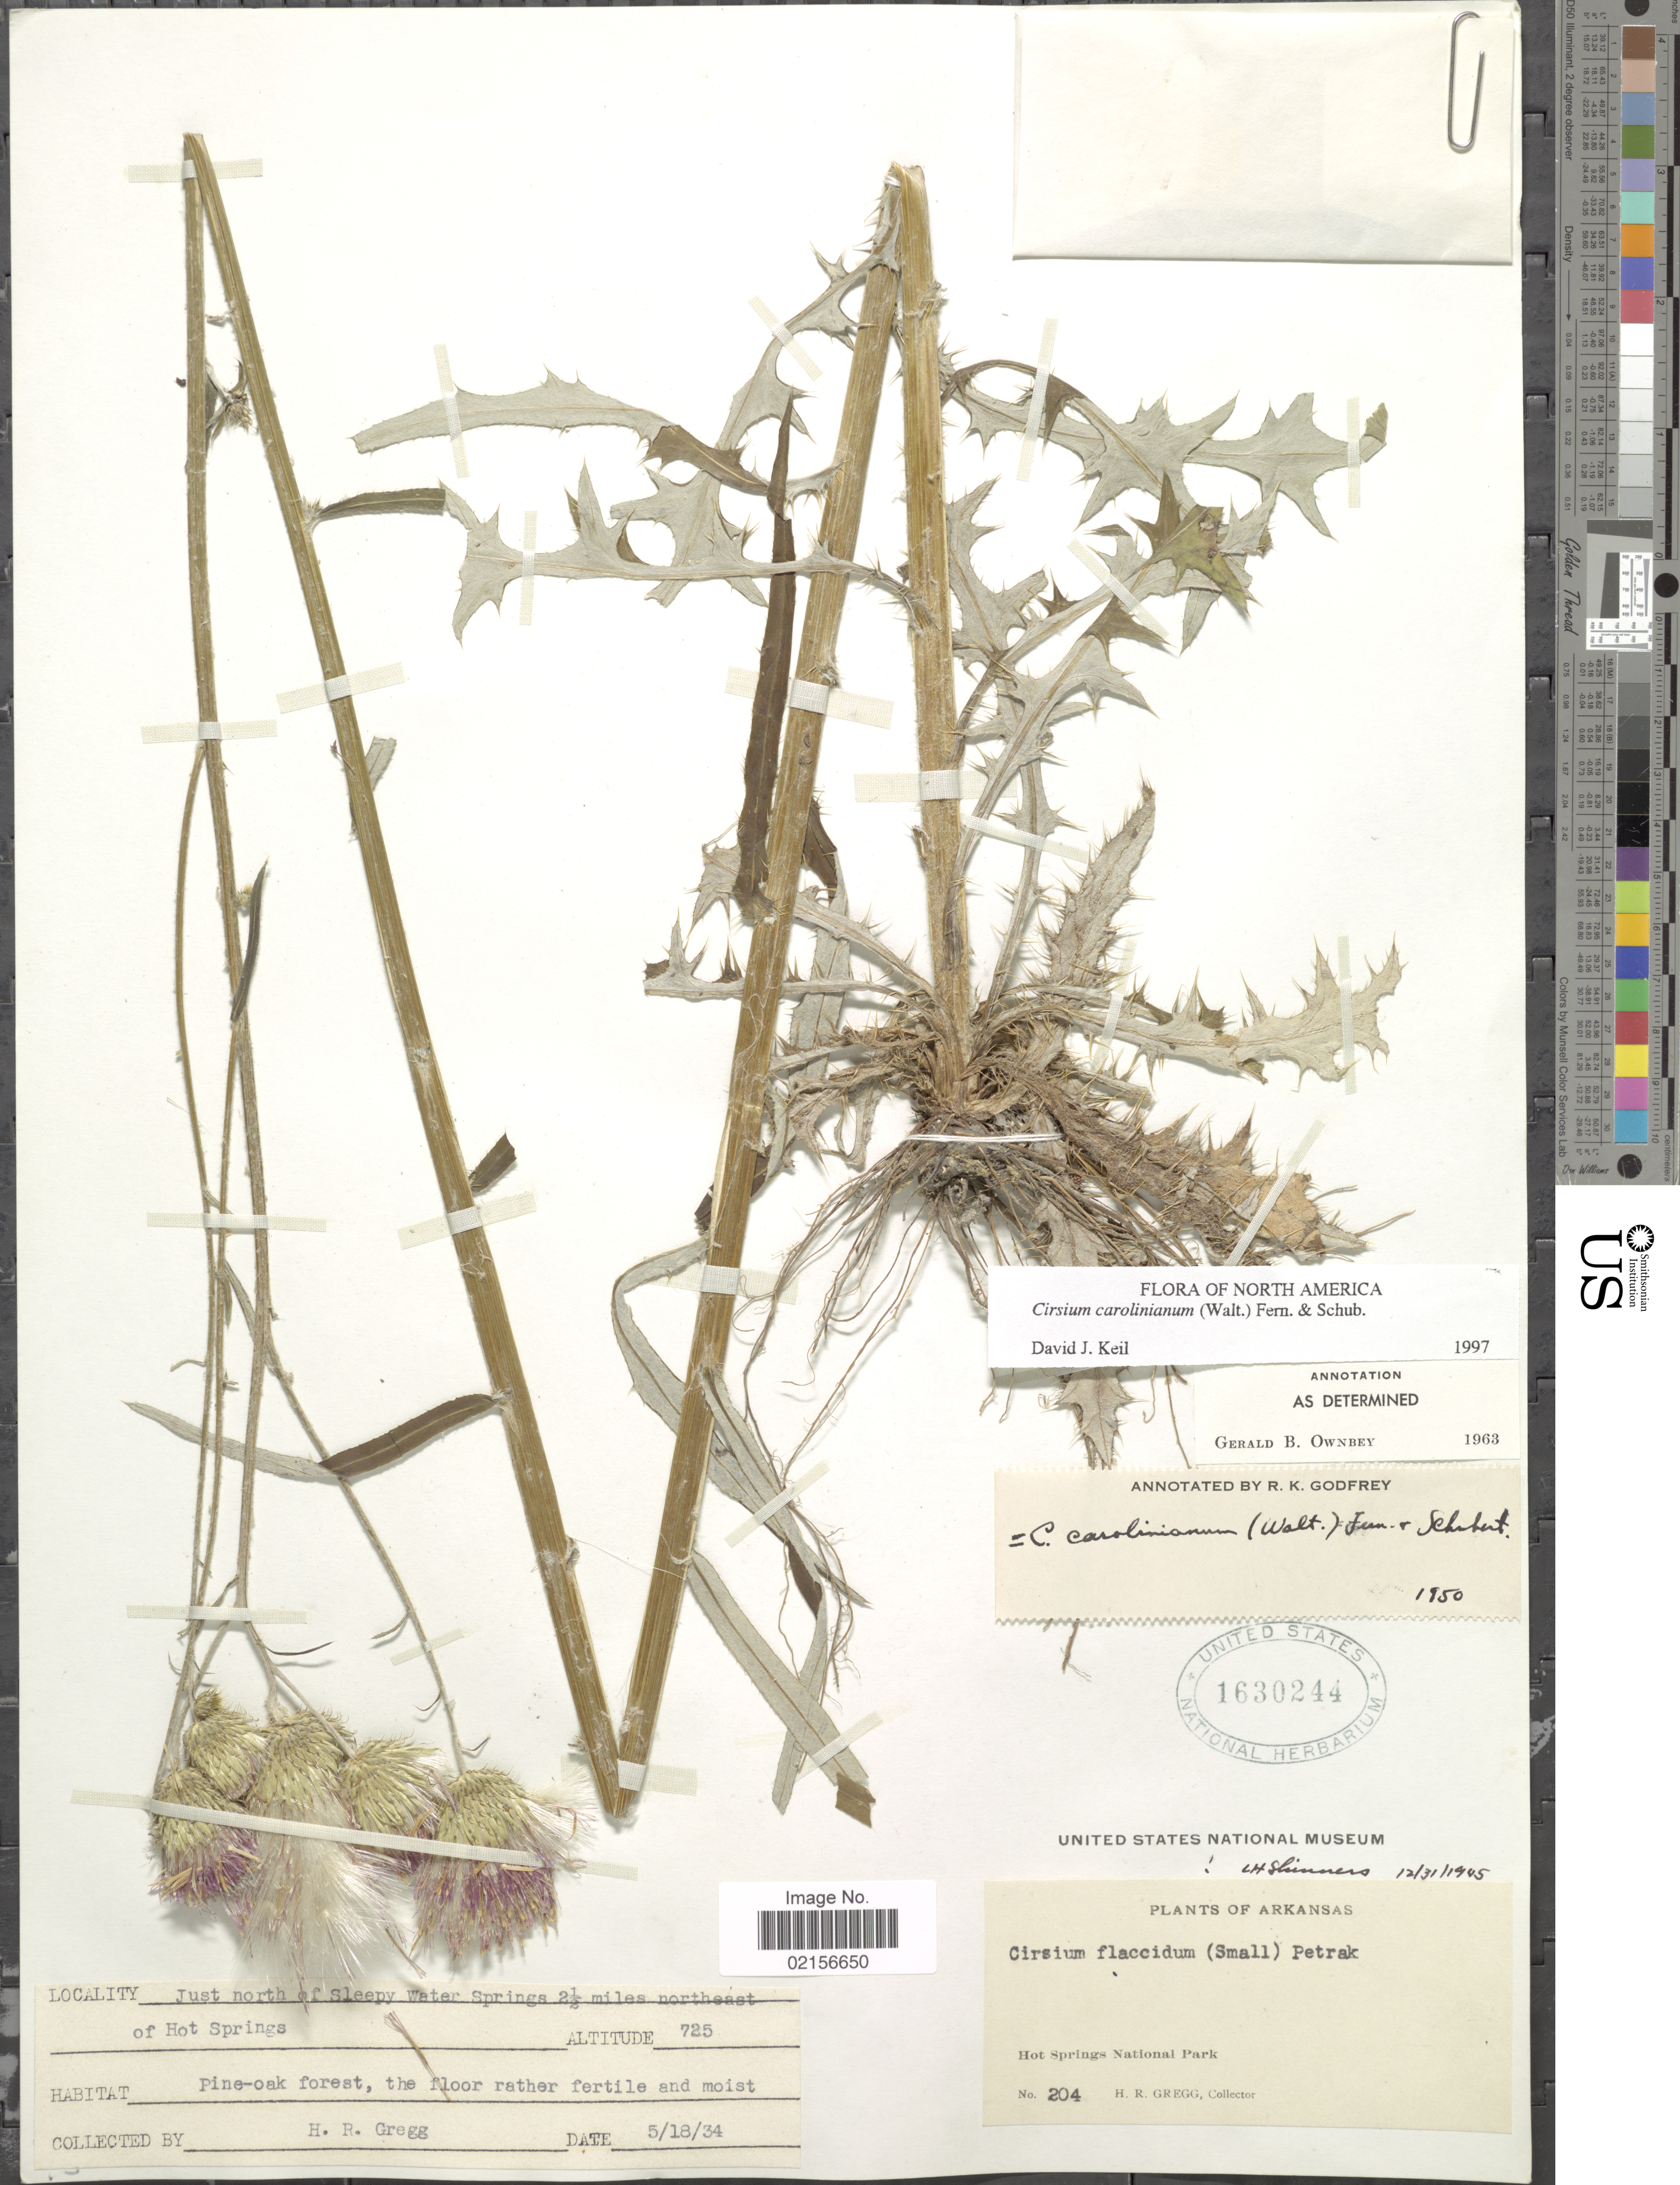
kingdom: Plantae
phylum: Tracheophyta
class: Magnoliopsida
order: Asterales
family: Asteraceae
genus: Cirsium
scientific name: Cirsium carolinianum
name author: (Walter) Fernald & Schub.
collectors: H. Gregg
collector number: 204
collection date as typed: Transcribed d/m/y: 18/5/34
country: United States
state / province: Arkansas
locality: Just north of Sleepy Water Springs 2½ miles northeast of Hot Springs, Pine-oak, forest, the floor rather fertile and moist, Hot Springs National Park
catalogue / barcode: US 1630244